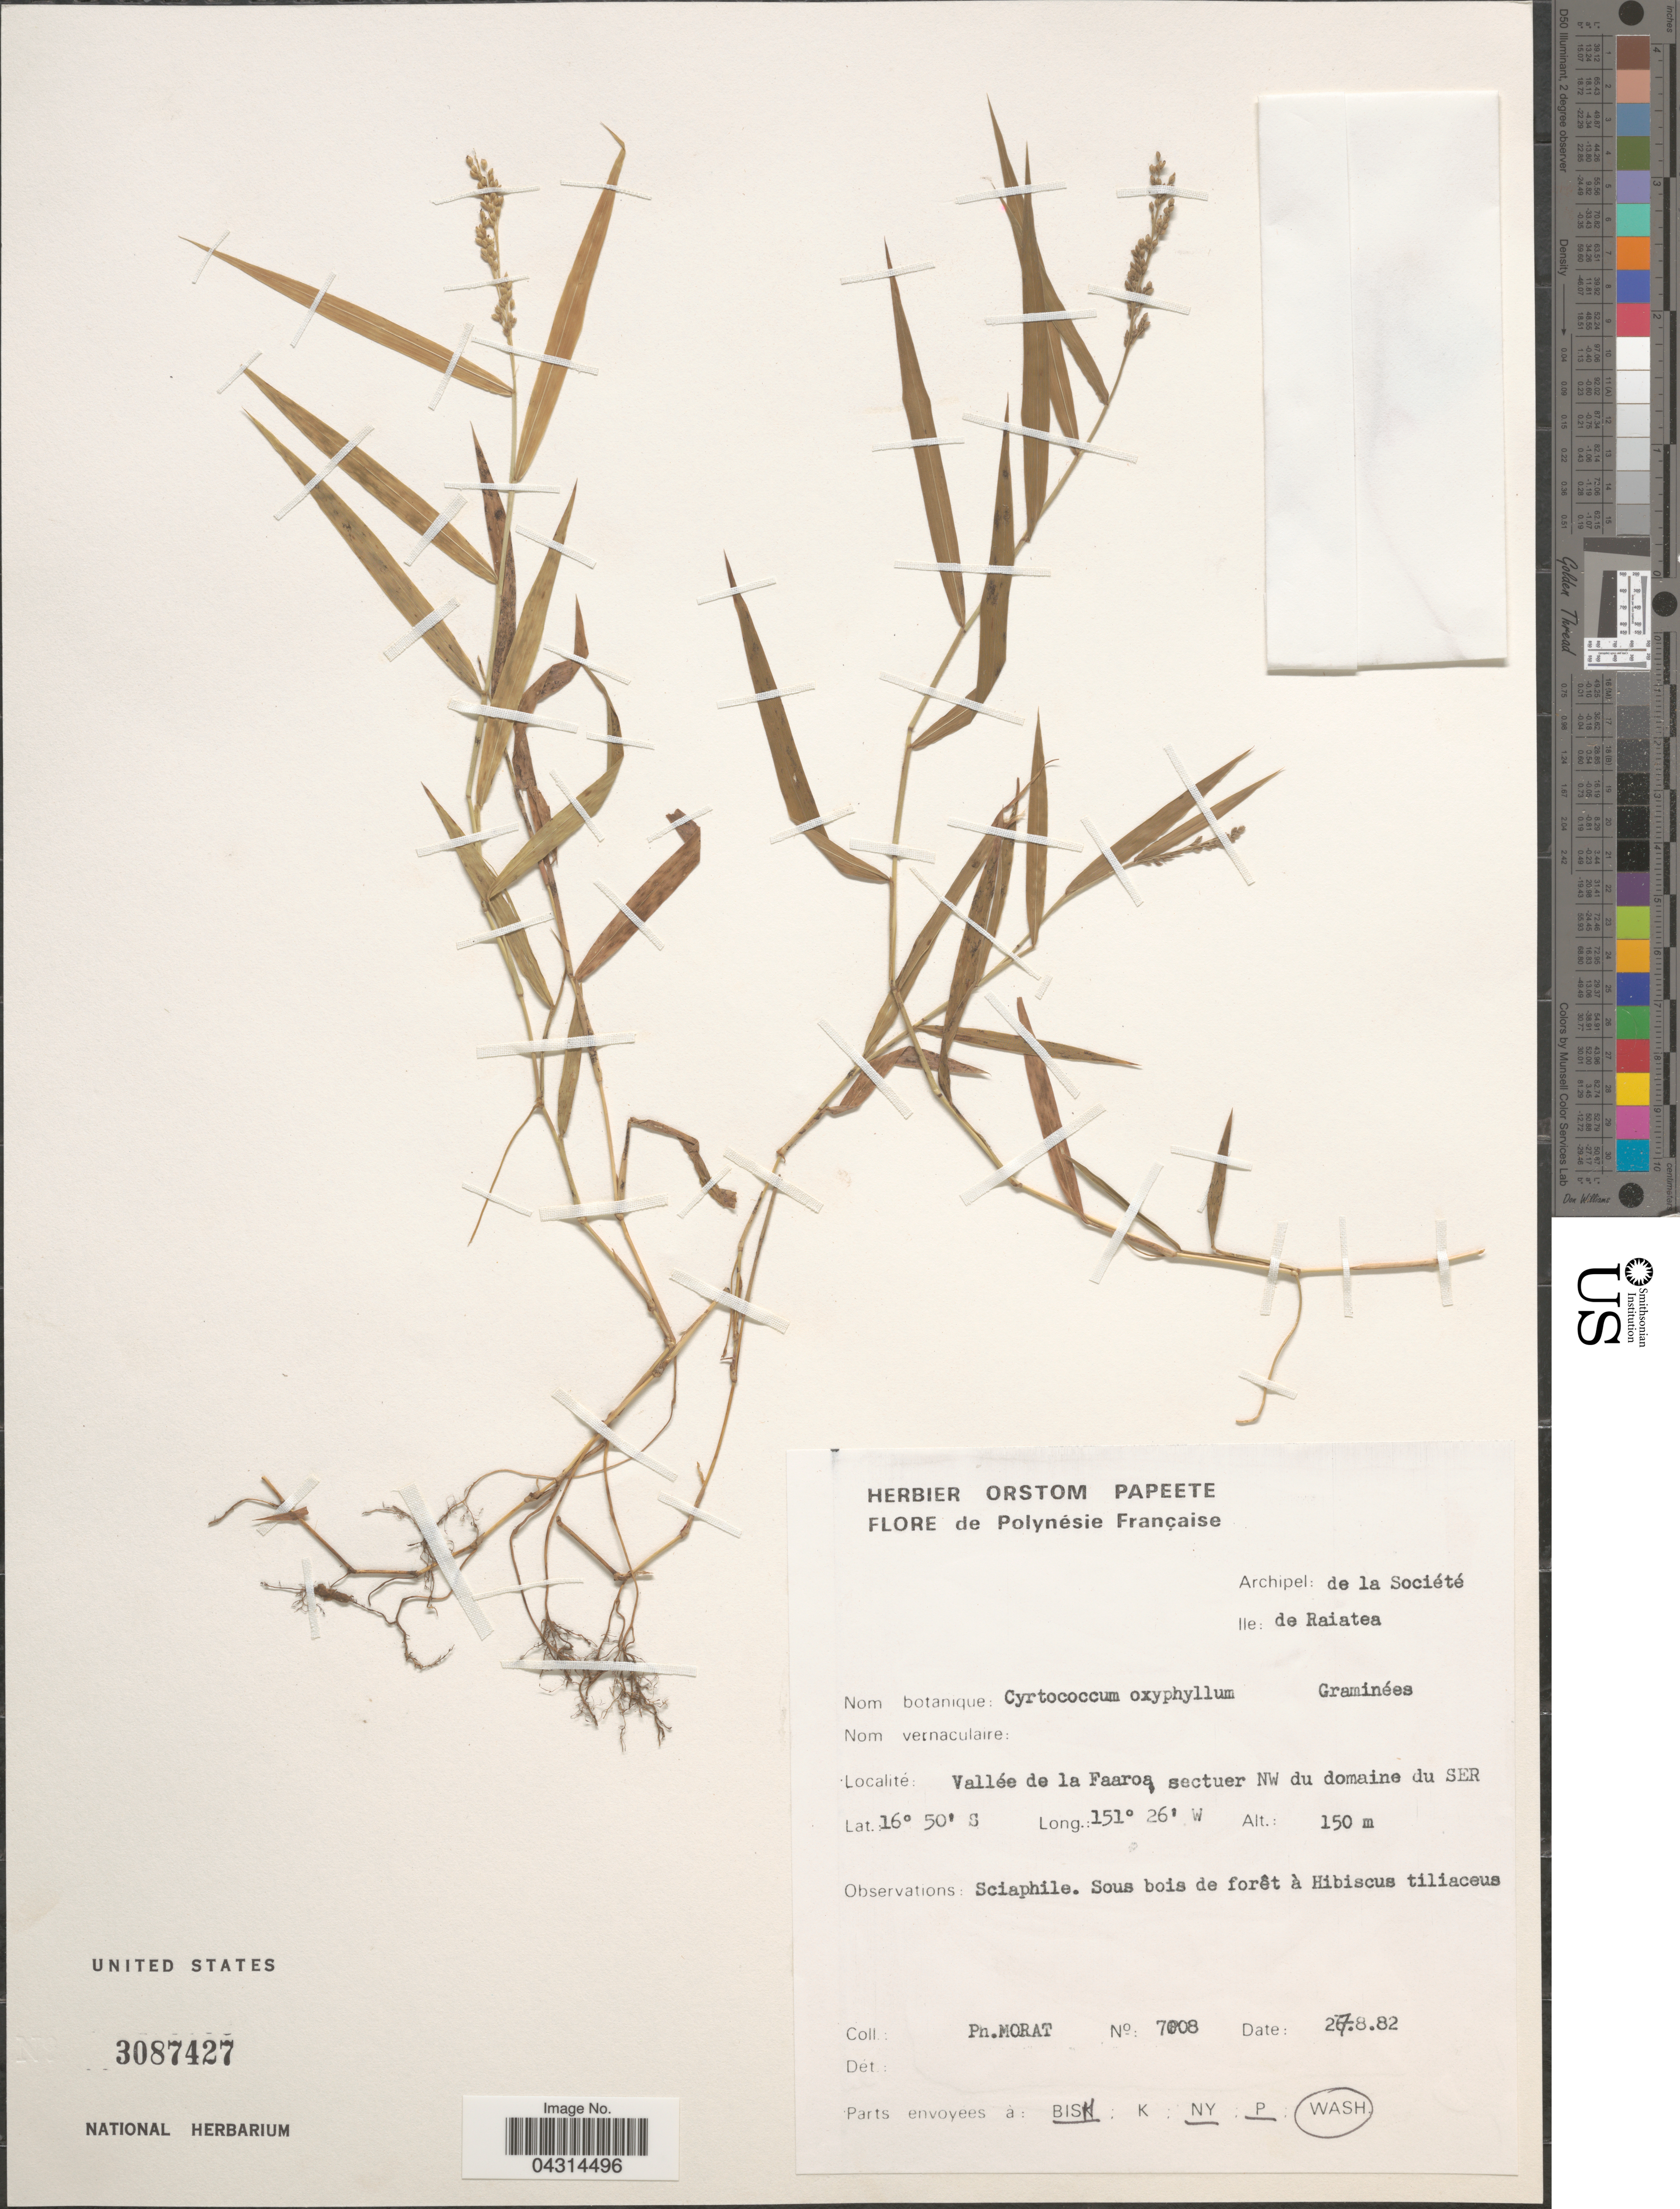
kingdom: Plantae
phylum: Tracheophyta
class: Liliopsida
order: Poales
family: Poaceae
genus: Cyrtococcum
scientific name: Cyrtococcum oxyphyllum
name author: (Steud.) Stapf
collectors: P. Morat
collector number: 7008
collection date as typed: Transcribed d/m/y: 27/8/82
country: French Polynesia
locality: Polynésie Française. Archipel: de la Société. Ile: de Raiatea. Vallée de la Faaroa secteur NW du domaine du SER.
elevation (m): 150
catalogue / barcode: US 3087427